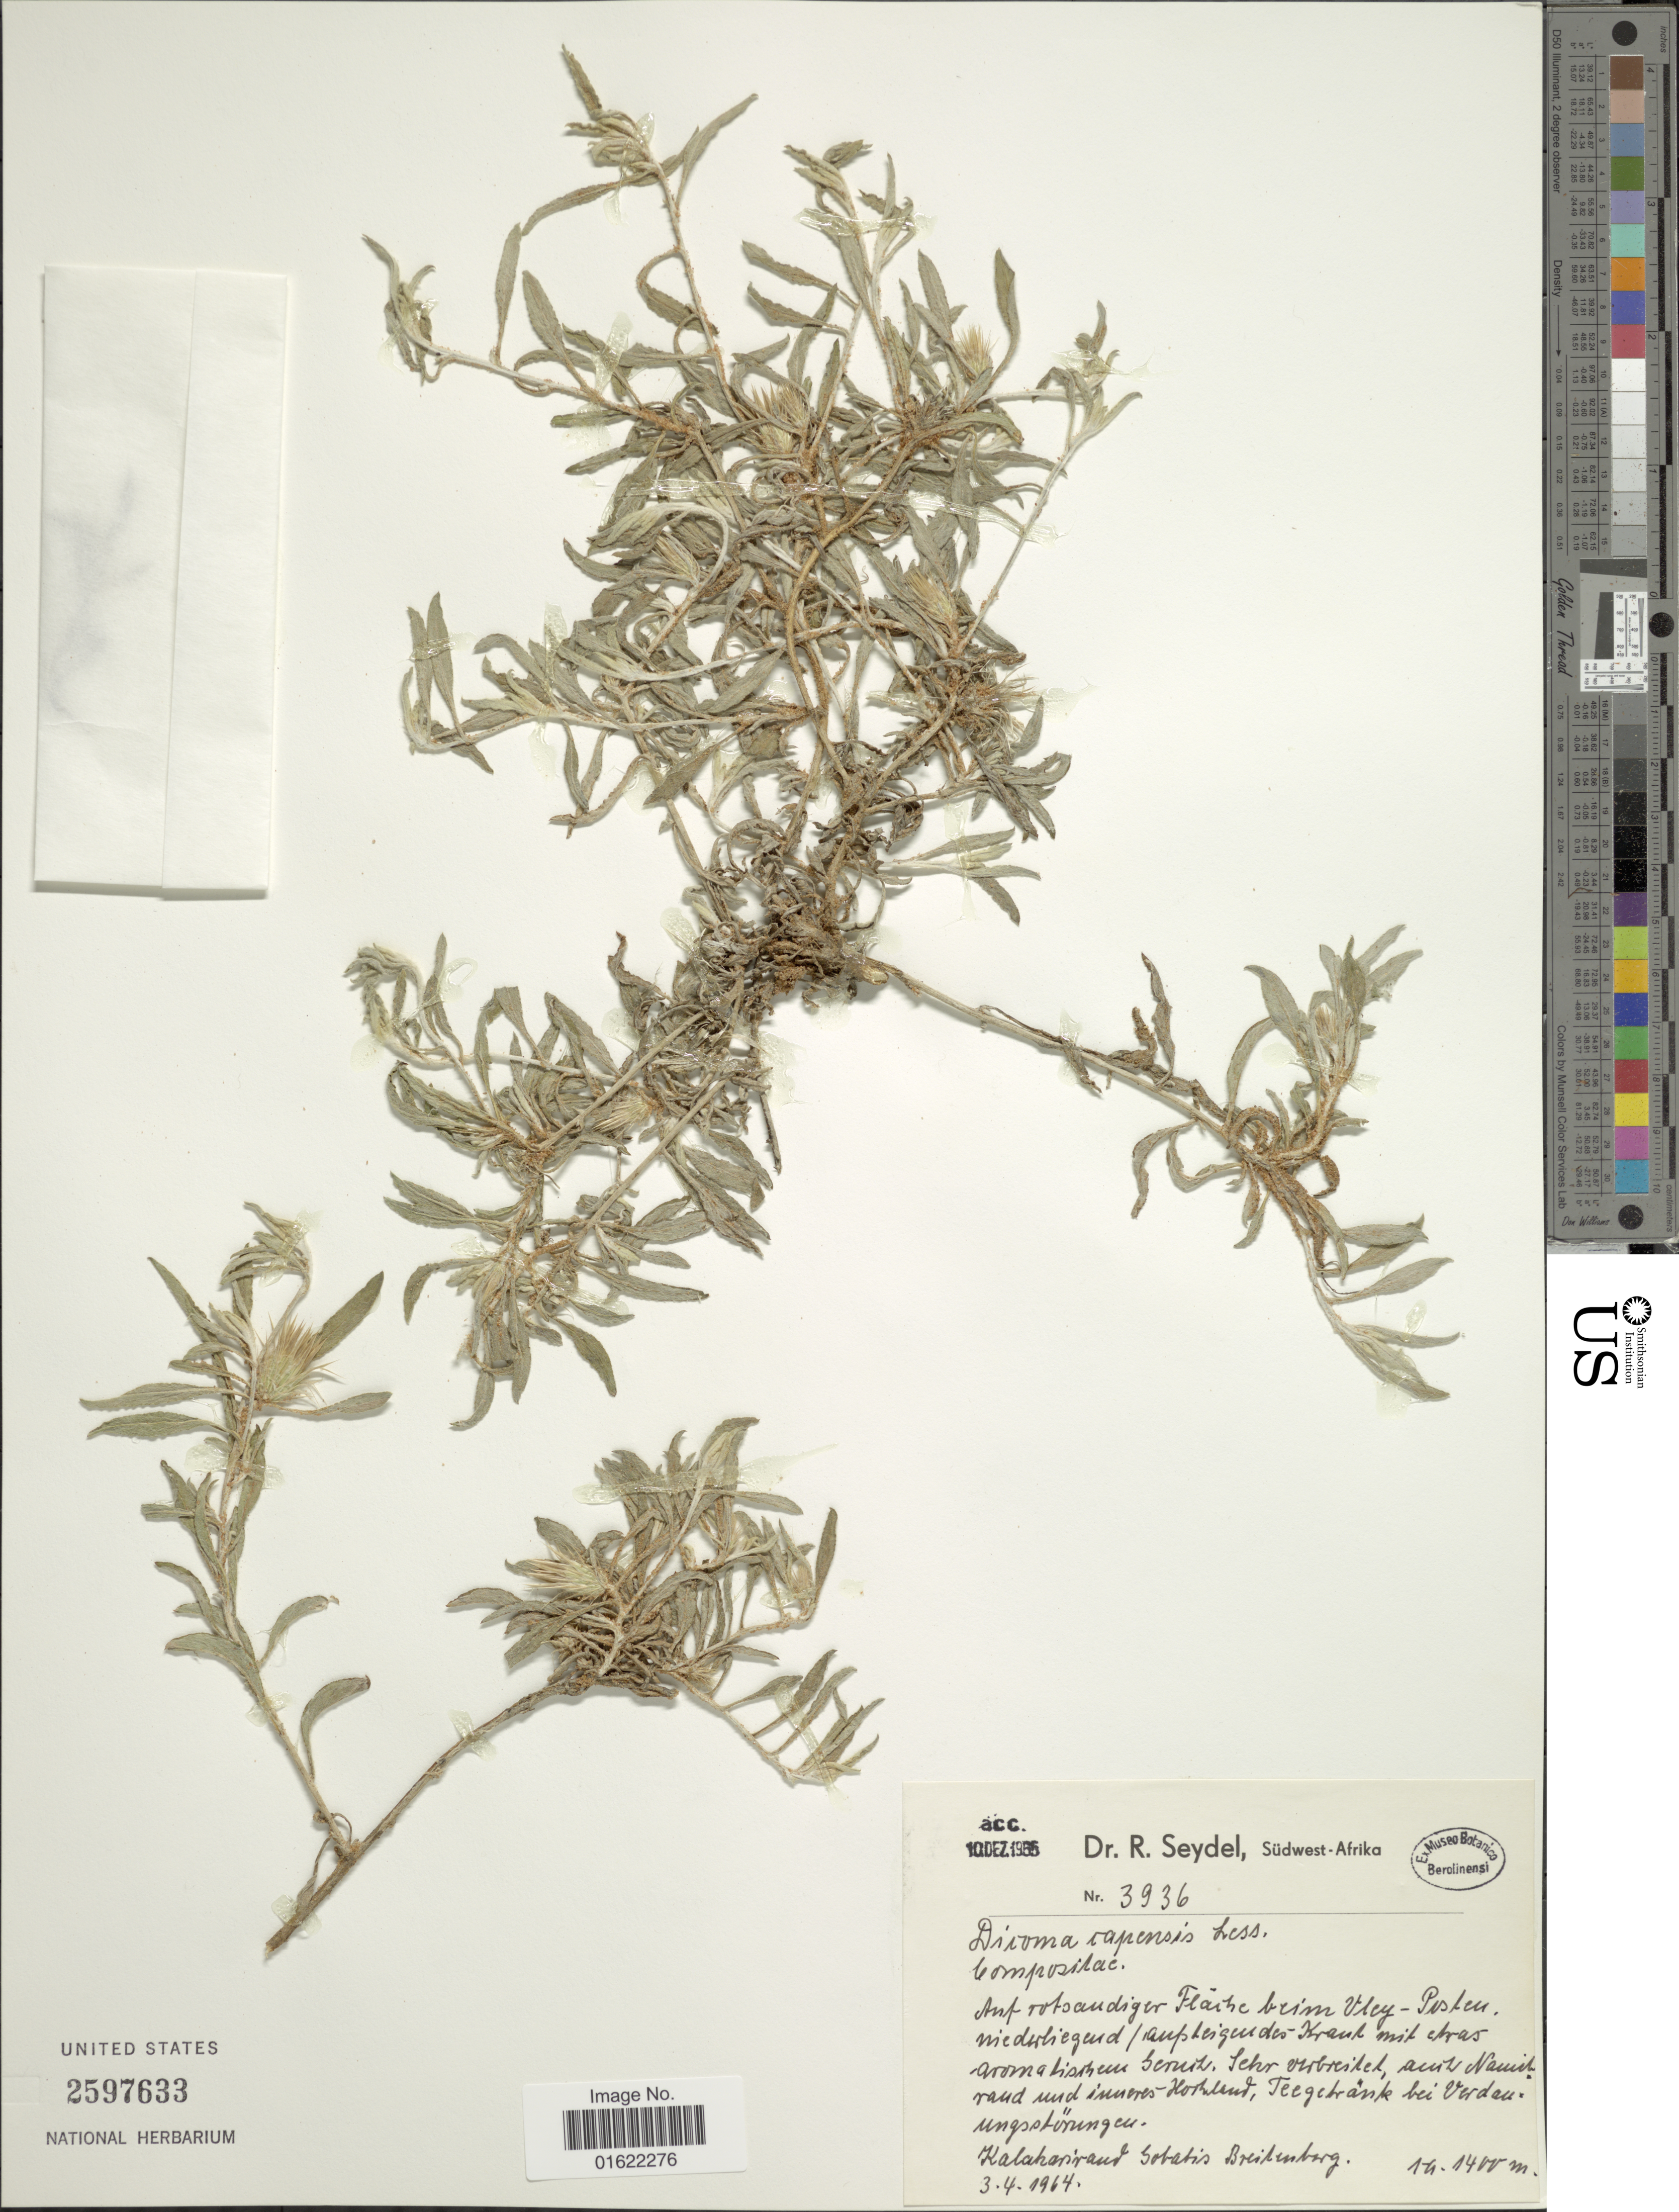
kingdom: Plantae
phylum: Tracheophyta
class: Magnoliopsida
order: Asterales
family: Asteraceae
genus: Dicoma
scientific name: Dicoma capensis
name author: Less.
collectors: R. Seydel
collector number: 3936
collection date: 1964-04-03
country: Namibia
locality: Südwest- Afrika. Kalahangrout stotais Breitenberg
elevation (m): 1400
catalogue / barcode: US 2597633